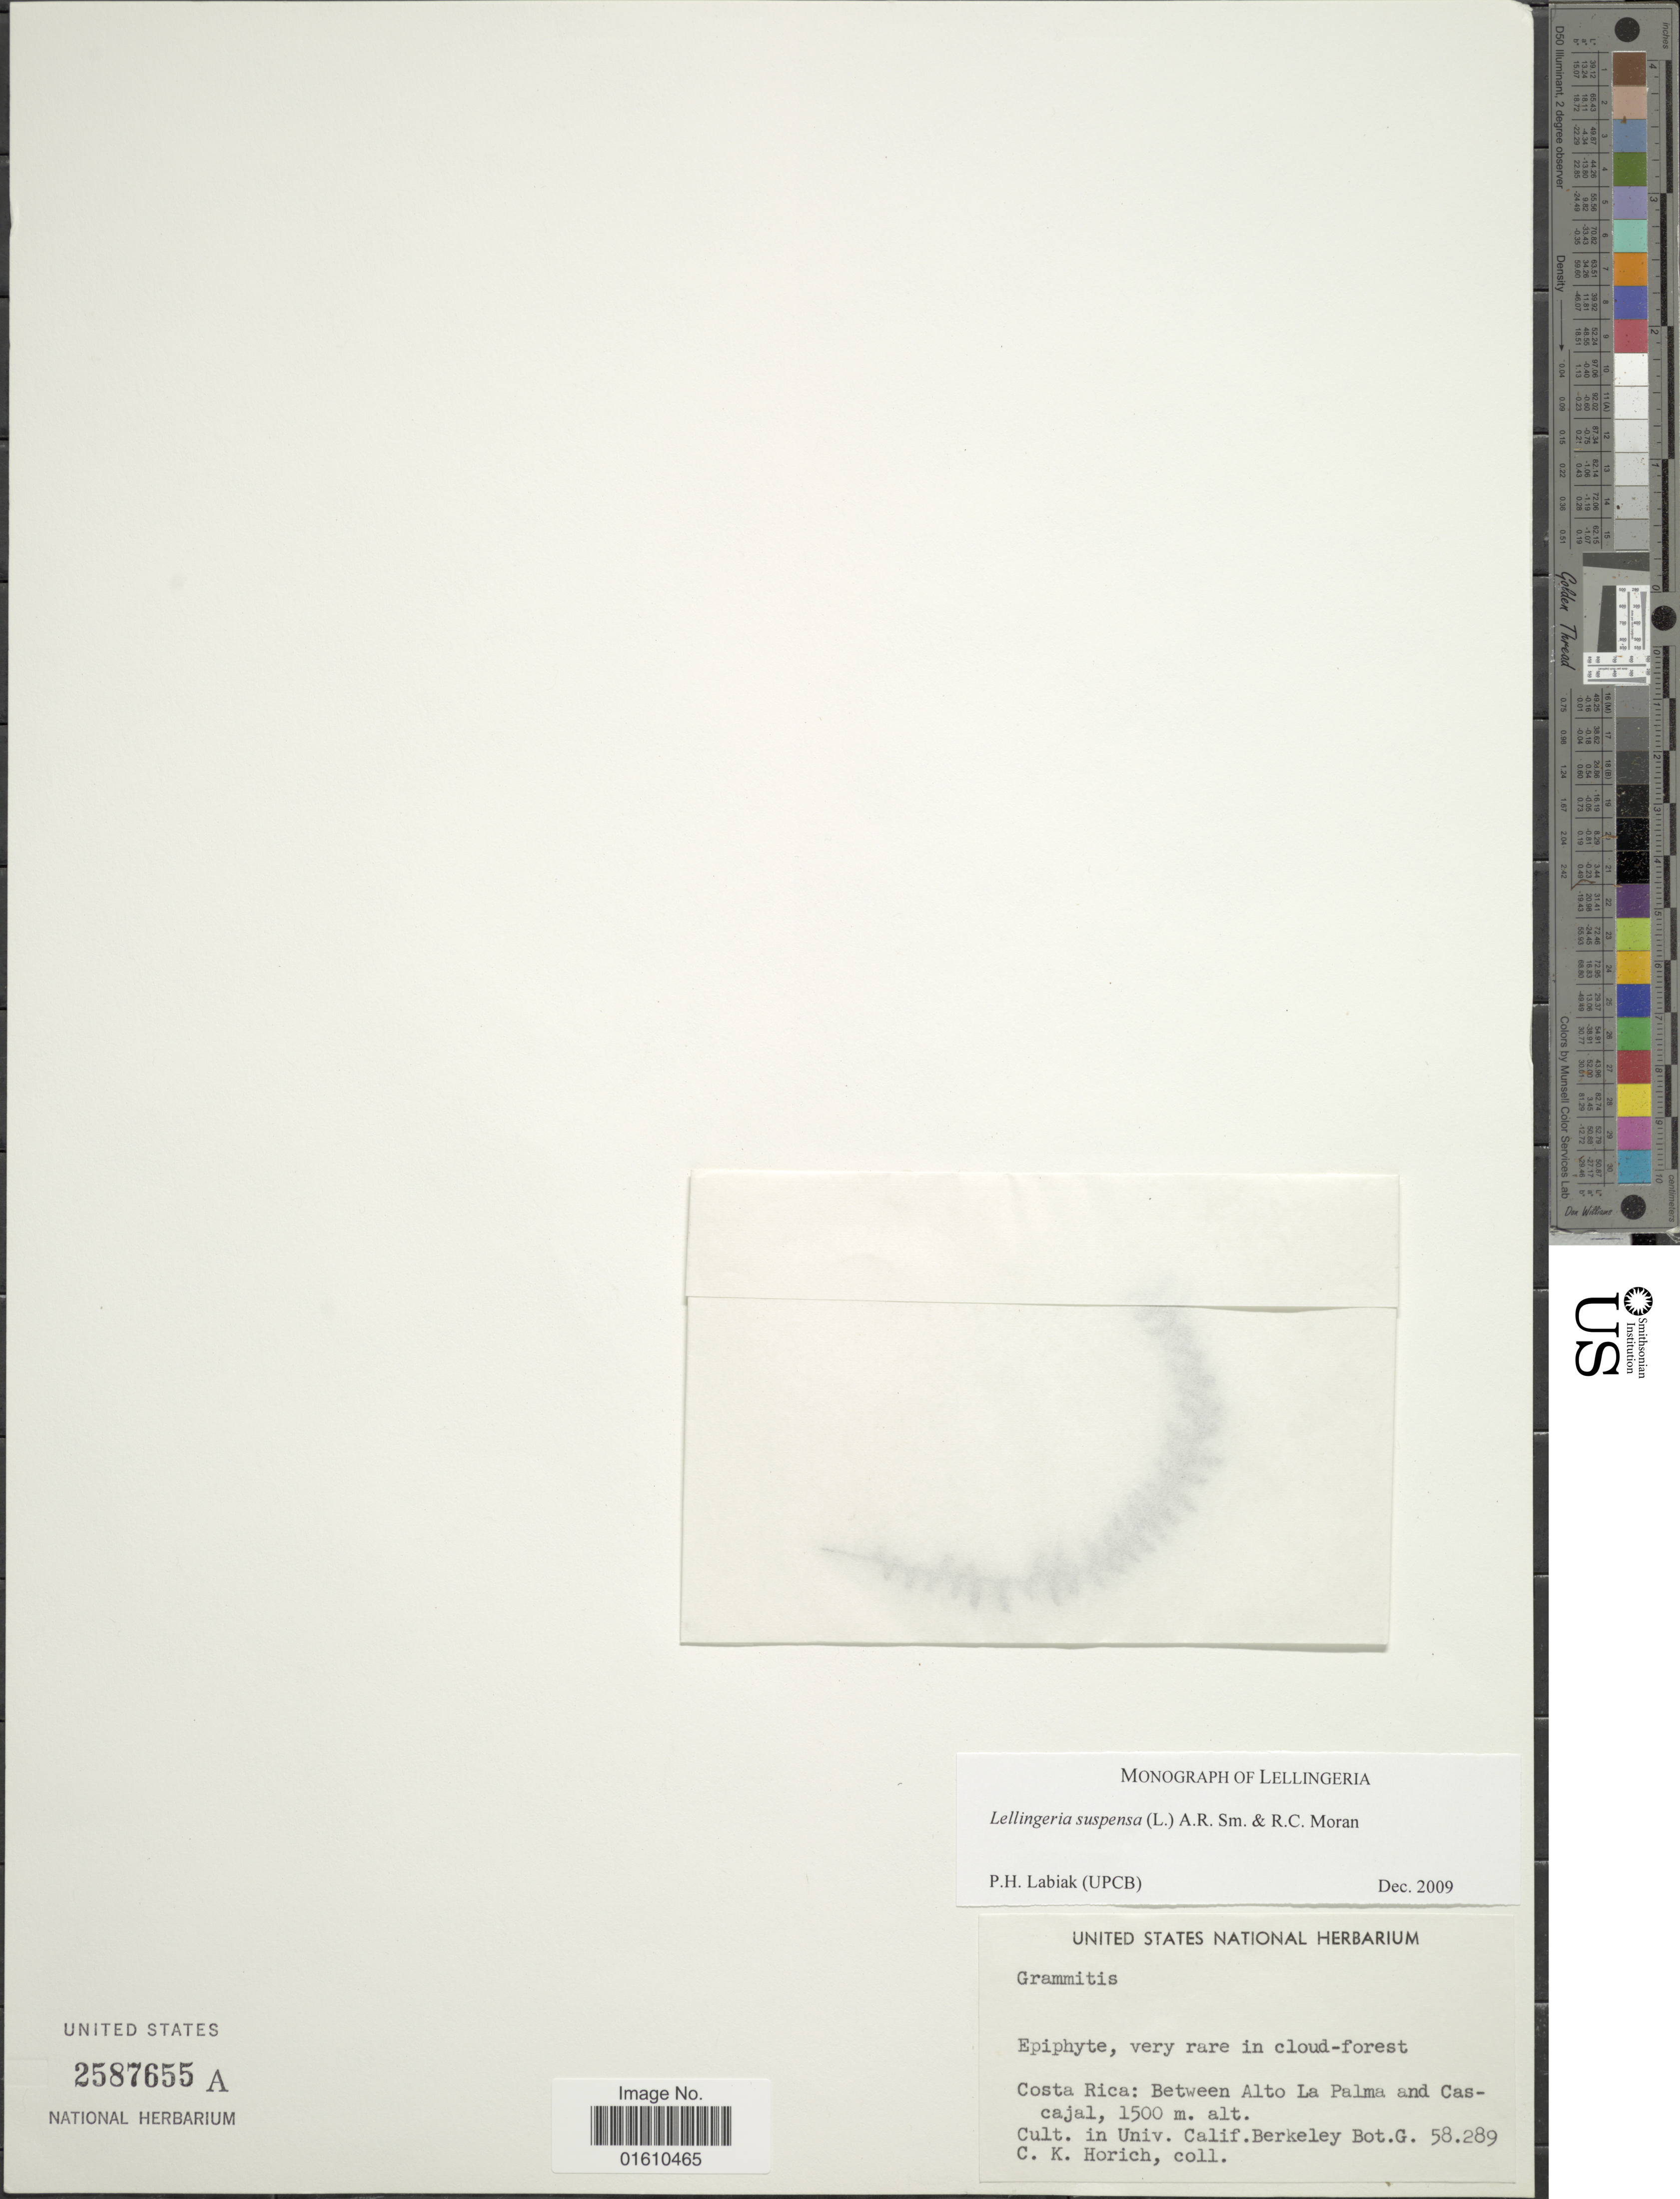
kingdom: Plantae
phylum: Tracheophyta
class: Polypodiopsida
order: Polypodiales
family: Polypodiaceae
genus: Lellingeria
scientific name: Lellingeria suspensa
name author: (L.) A.R. Sm. & R.C. Moran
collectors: C. K. Horich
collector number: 58289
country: United States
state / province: California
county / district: Alameda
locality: In Univ. Calif. Berkeley Bot. G.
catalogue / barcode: US 2587655A